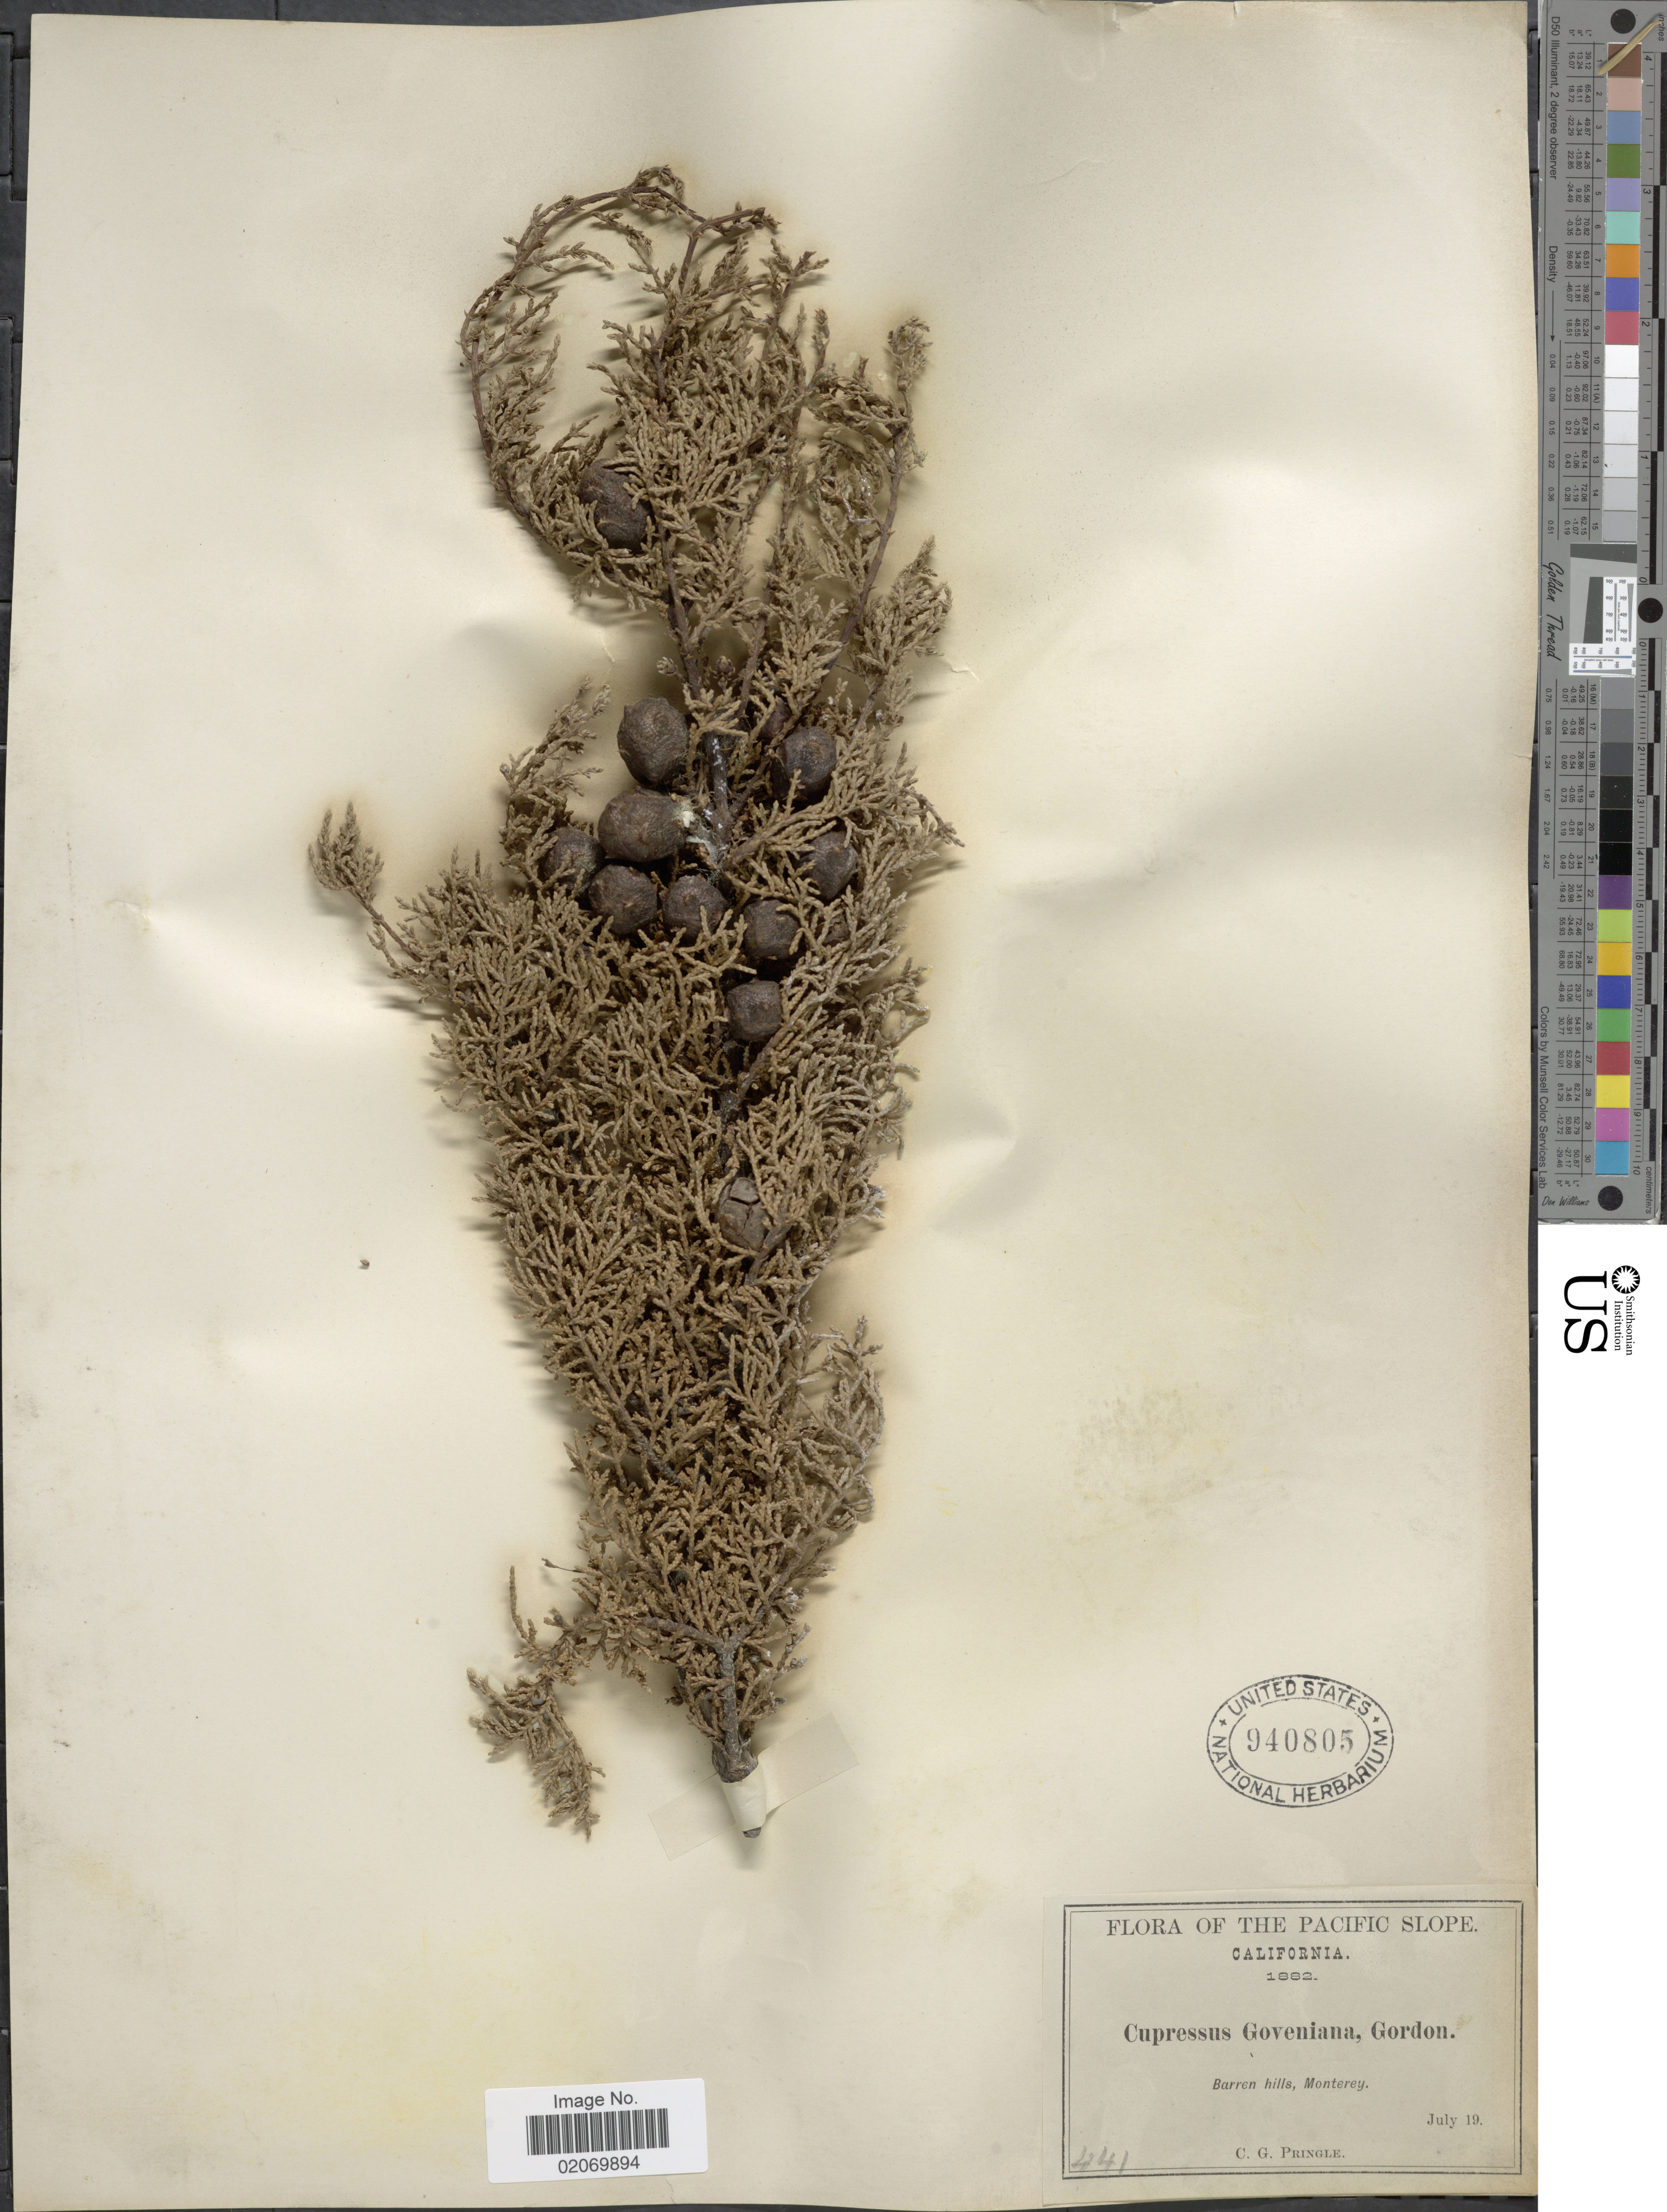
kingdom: Plantae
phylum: Tracheophyta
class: Pinopsida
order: Pinales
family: Cupressaceae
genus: Hesperocyparis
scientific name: Hesperocyparis goveniana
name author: (Gordon) Bartel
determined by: (US) Smithsonian Institution - National Museum of Natural History - Department of Botany (UNITED STATES)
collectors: C. G. Pringle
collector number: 441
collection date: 1882-07-19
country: United States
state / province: California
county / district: Monterey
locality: The Pacific Slope, Monterey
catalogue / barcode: US 940805